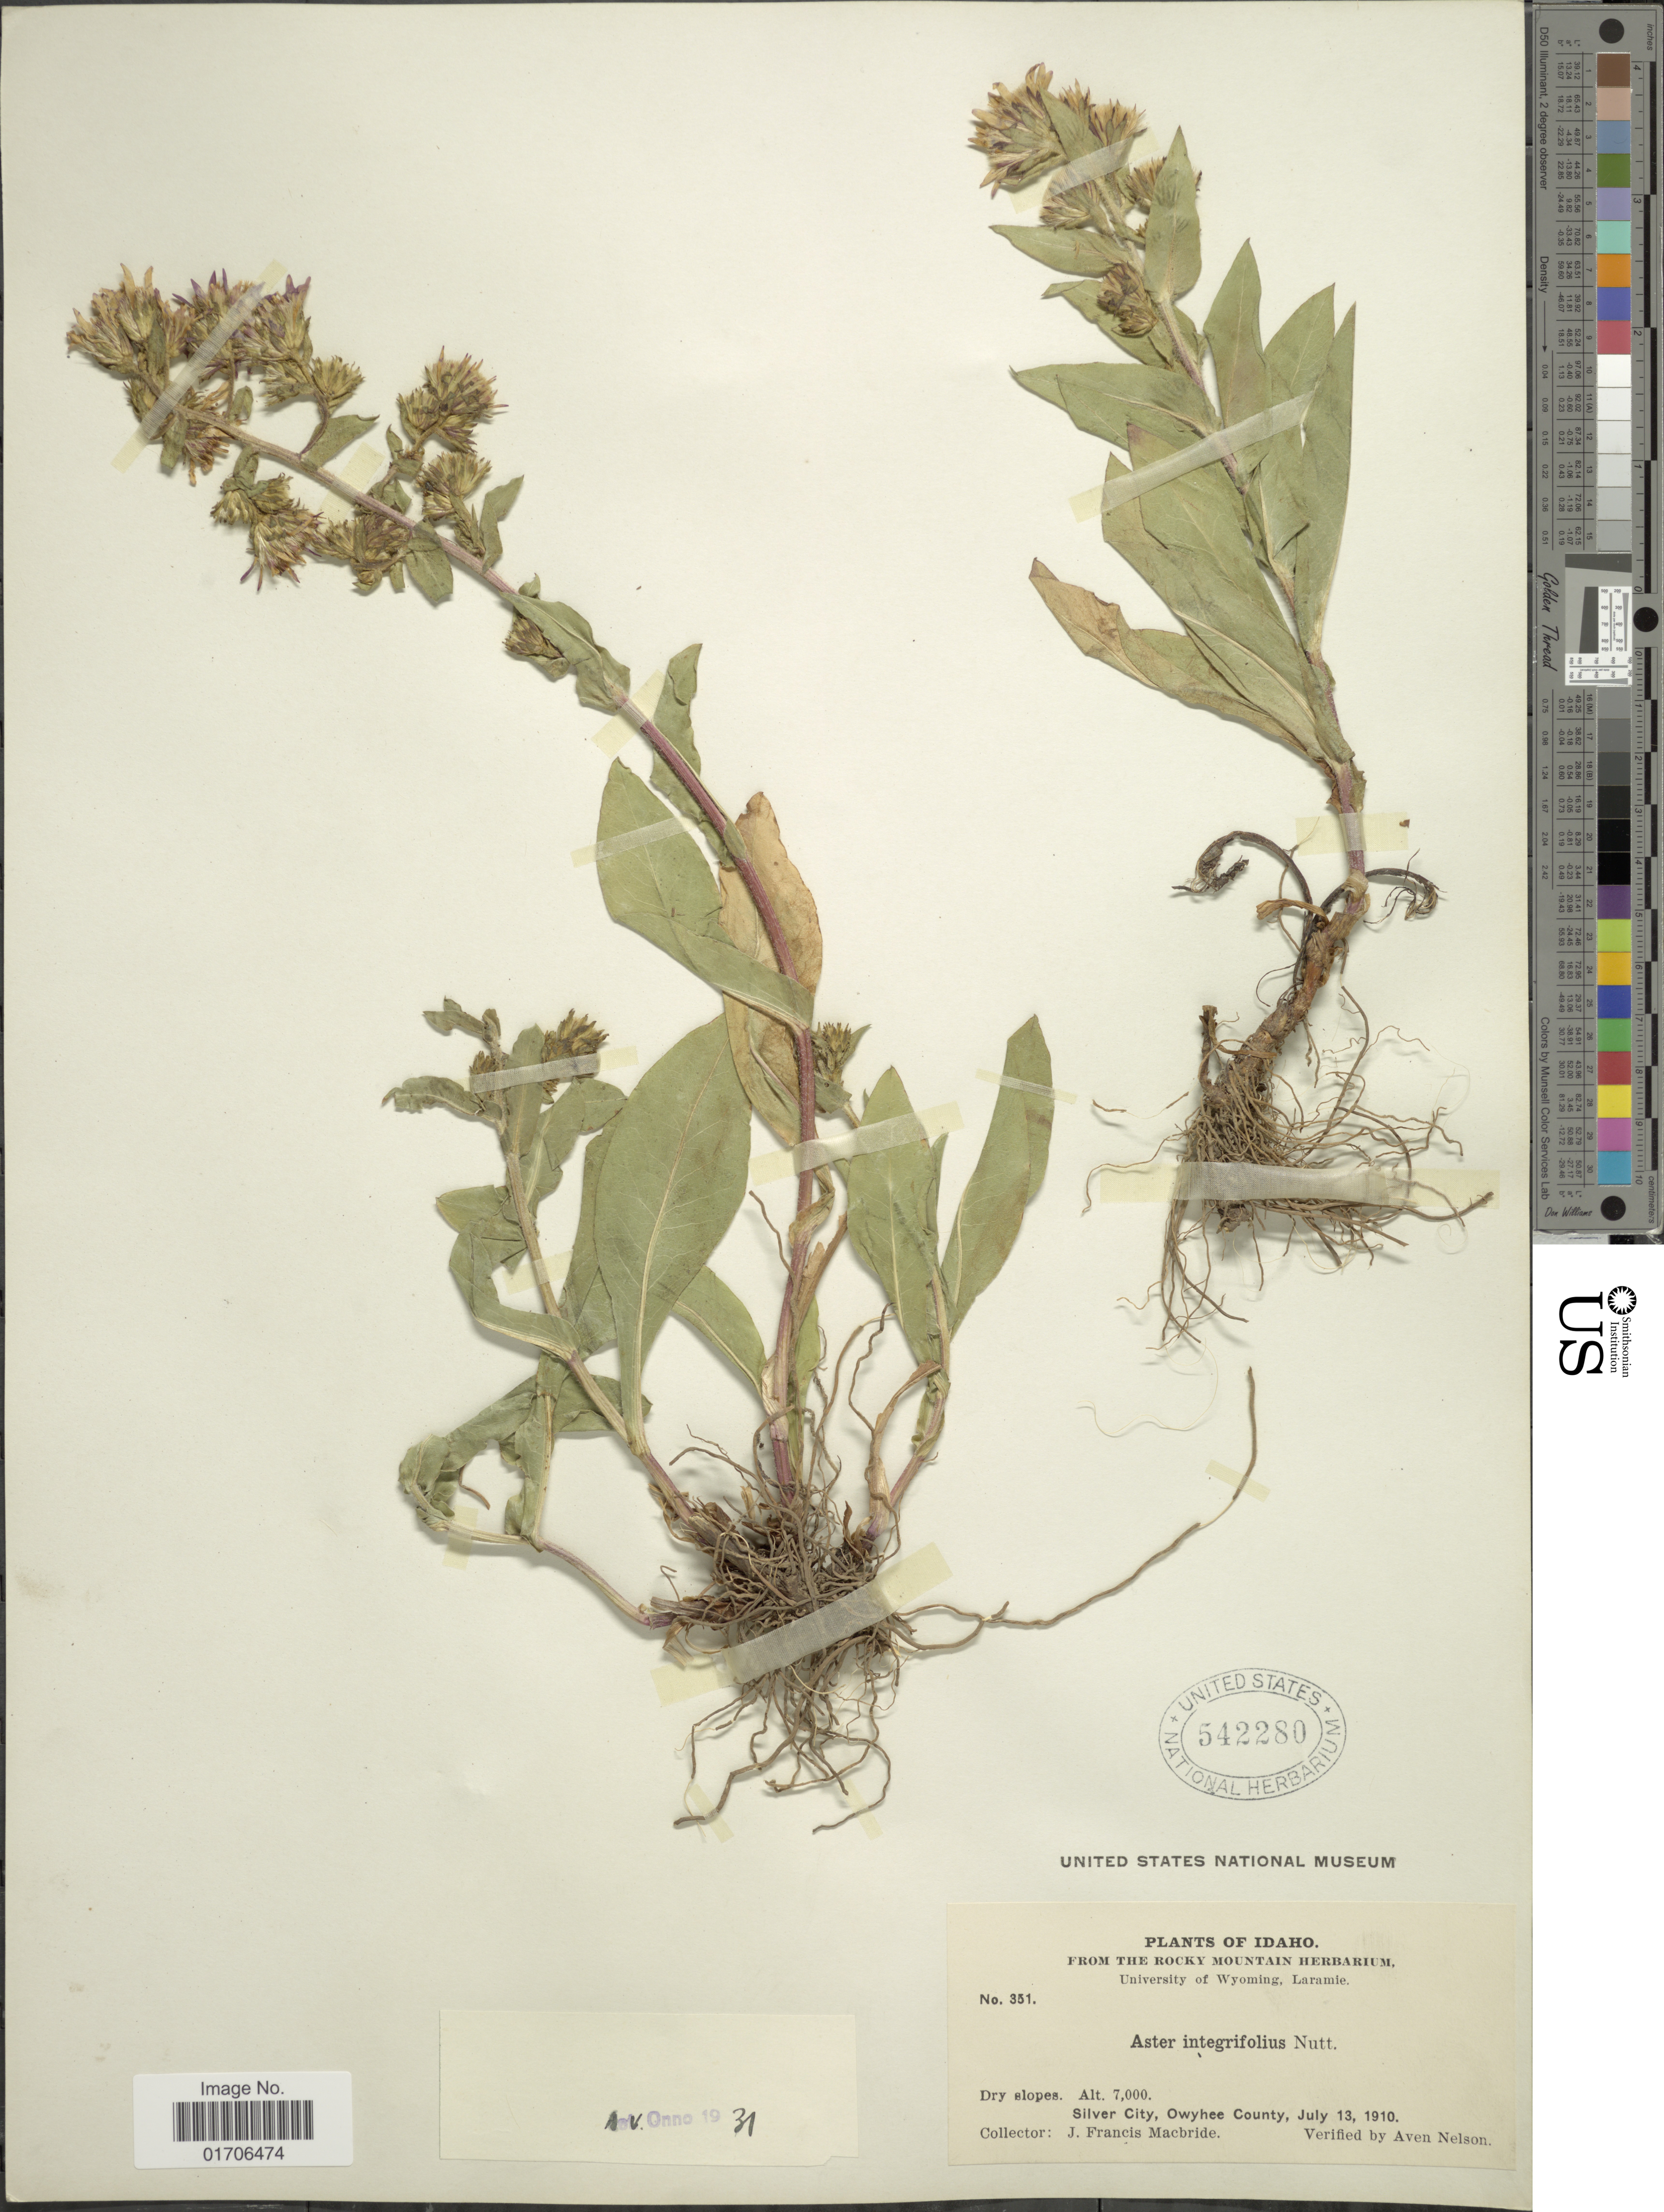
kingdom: Plantae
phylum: Tracheophyta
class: Magnoliopsida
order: Asterales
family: Asteraceae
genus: Eurybia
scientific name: Eurybia integrifolia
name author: (Nutt.) G.L. Nesom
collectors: J. F. Macbride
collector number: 351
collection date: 1910-07-13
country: United States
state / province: Idaho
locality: Silver City, Owyhee County.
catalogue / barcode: US 542280